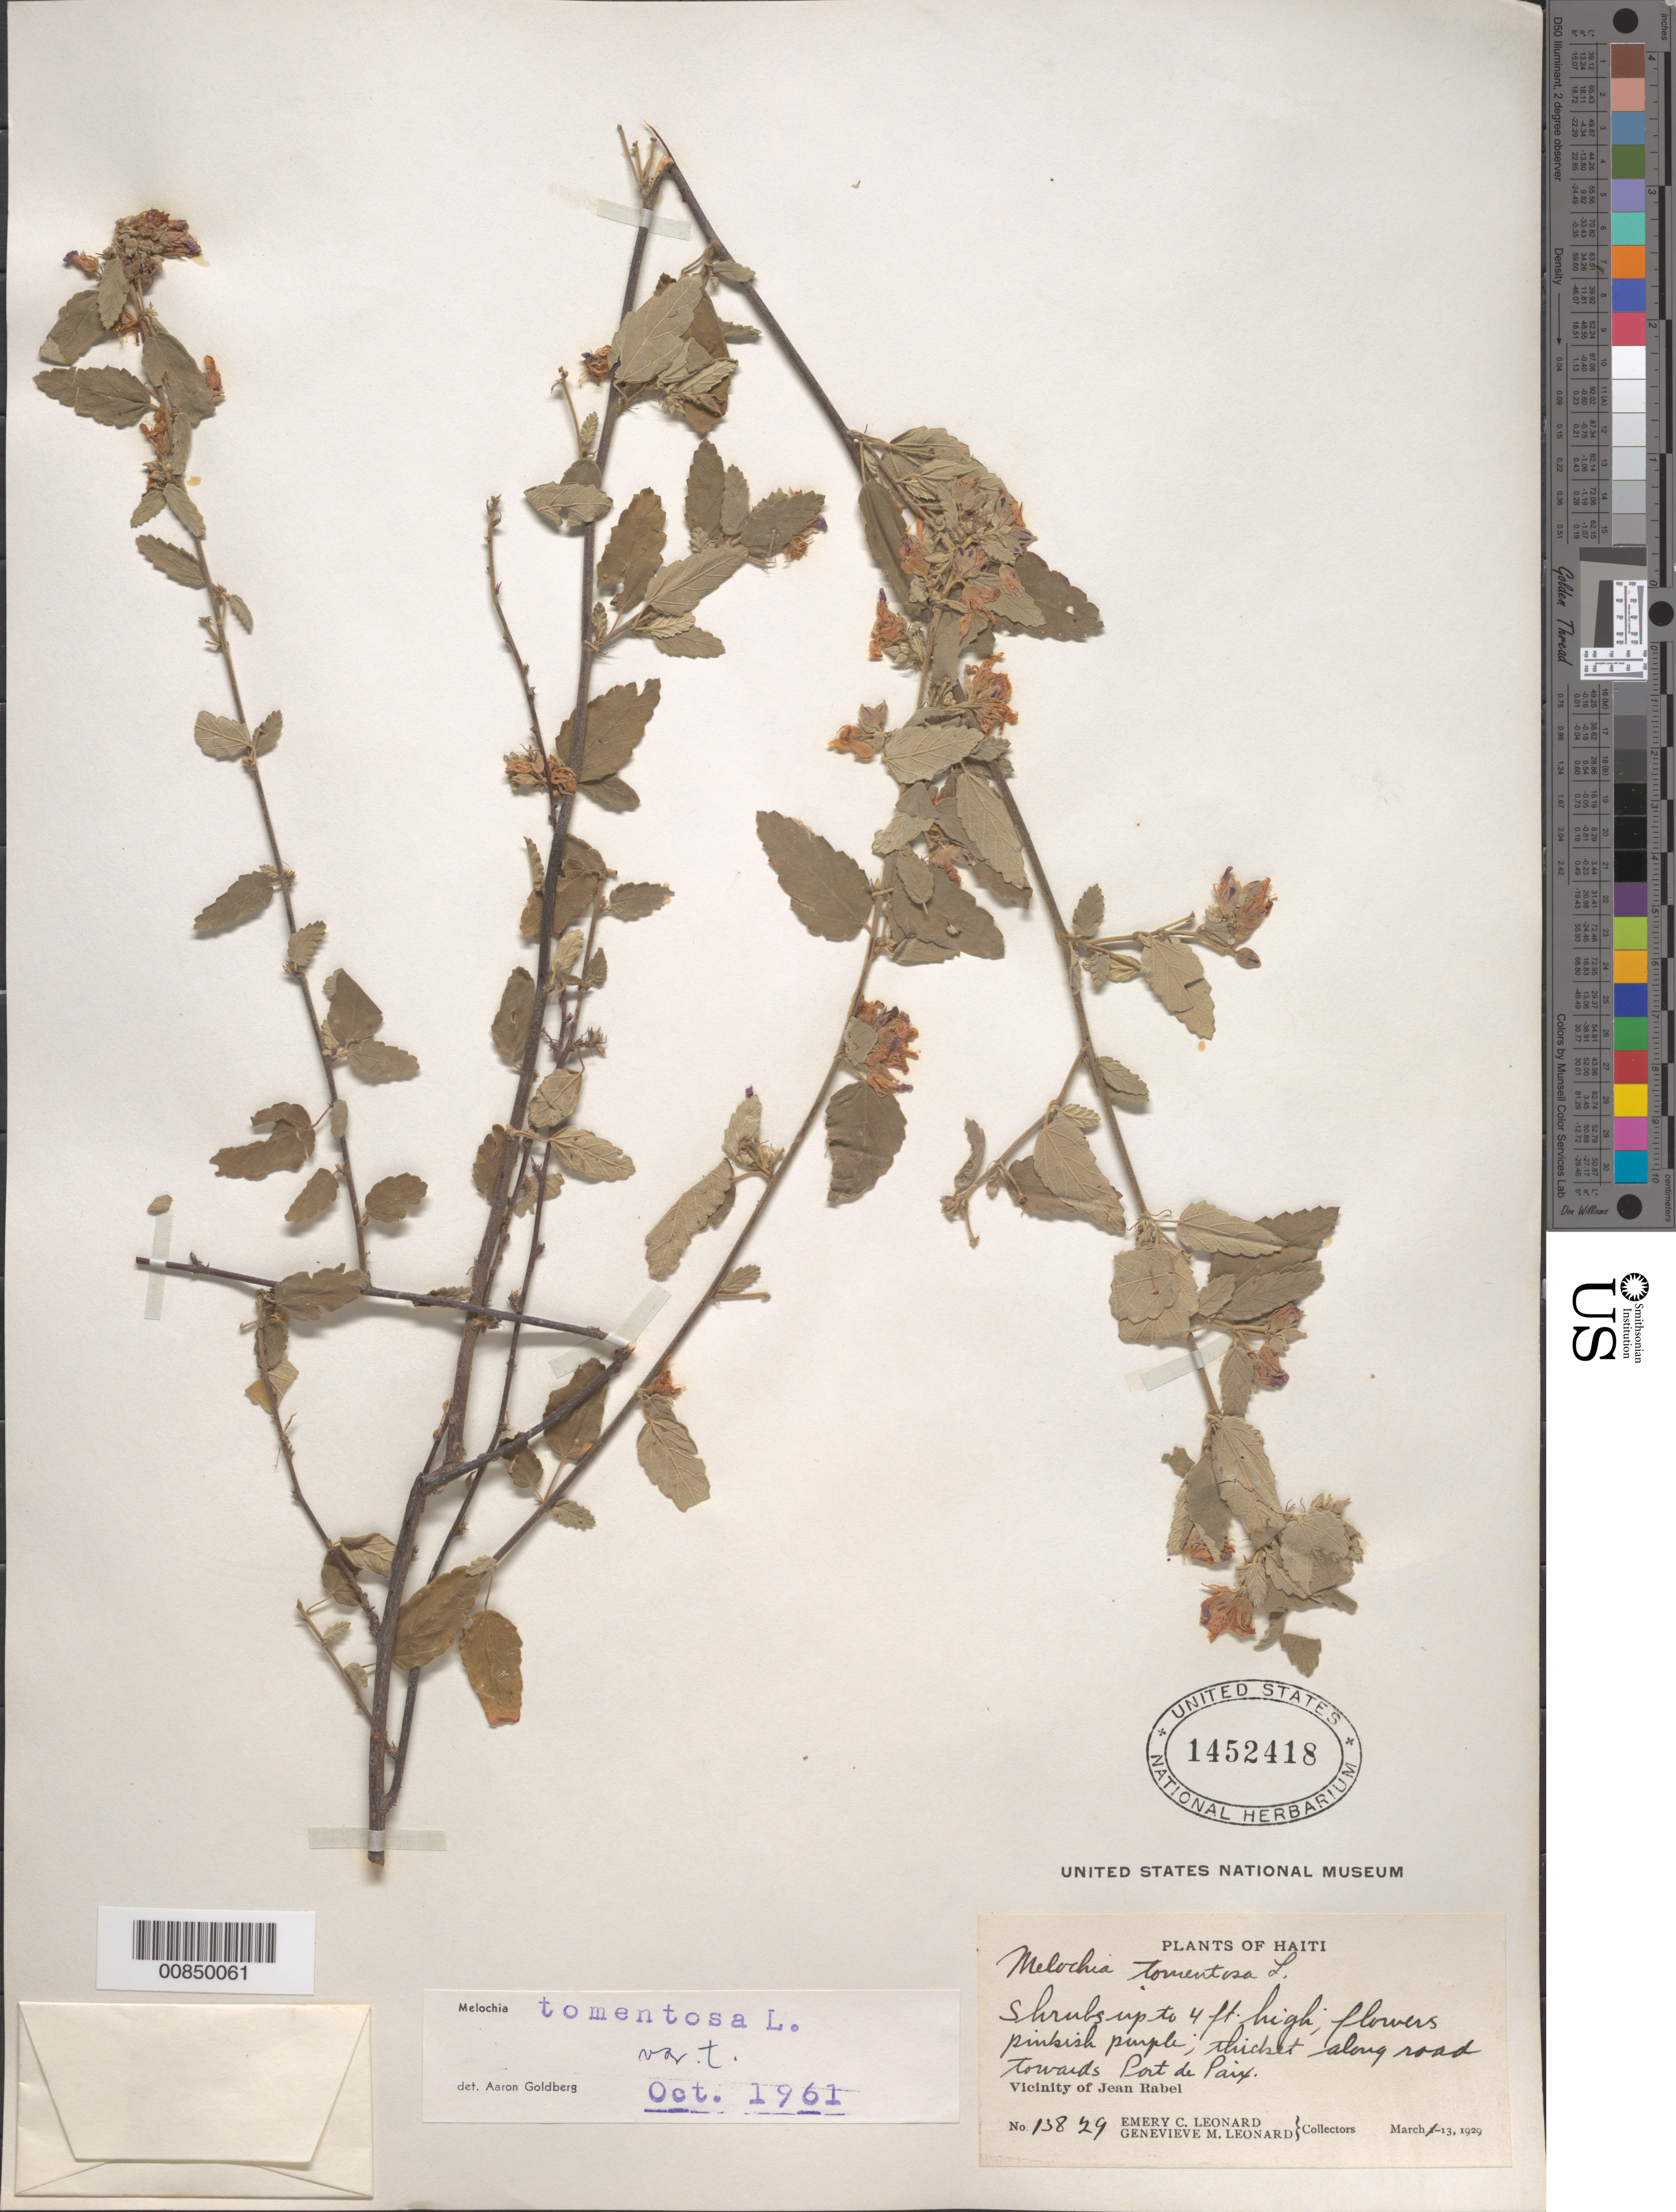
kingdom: Plantae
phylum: Tracheophyta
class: Magnoliopsida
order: Malvales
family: Malvaceae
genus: Melochia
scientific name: Melochia tomentosa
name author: L.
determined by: Goldberg, Aaron, (US), NMNH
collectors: E. C. Leonard & G. M. Leonard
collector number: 13829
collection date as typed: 13 Mar 1929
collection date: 1929-03-13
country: Haiti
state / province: Nord-Ouest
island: Hispaniola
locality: Vicinity of Jean Rabel, road towards Port de Paix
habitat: Thicket along road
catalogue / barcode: US 1452418